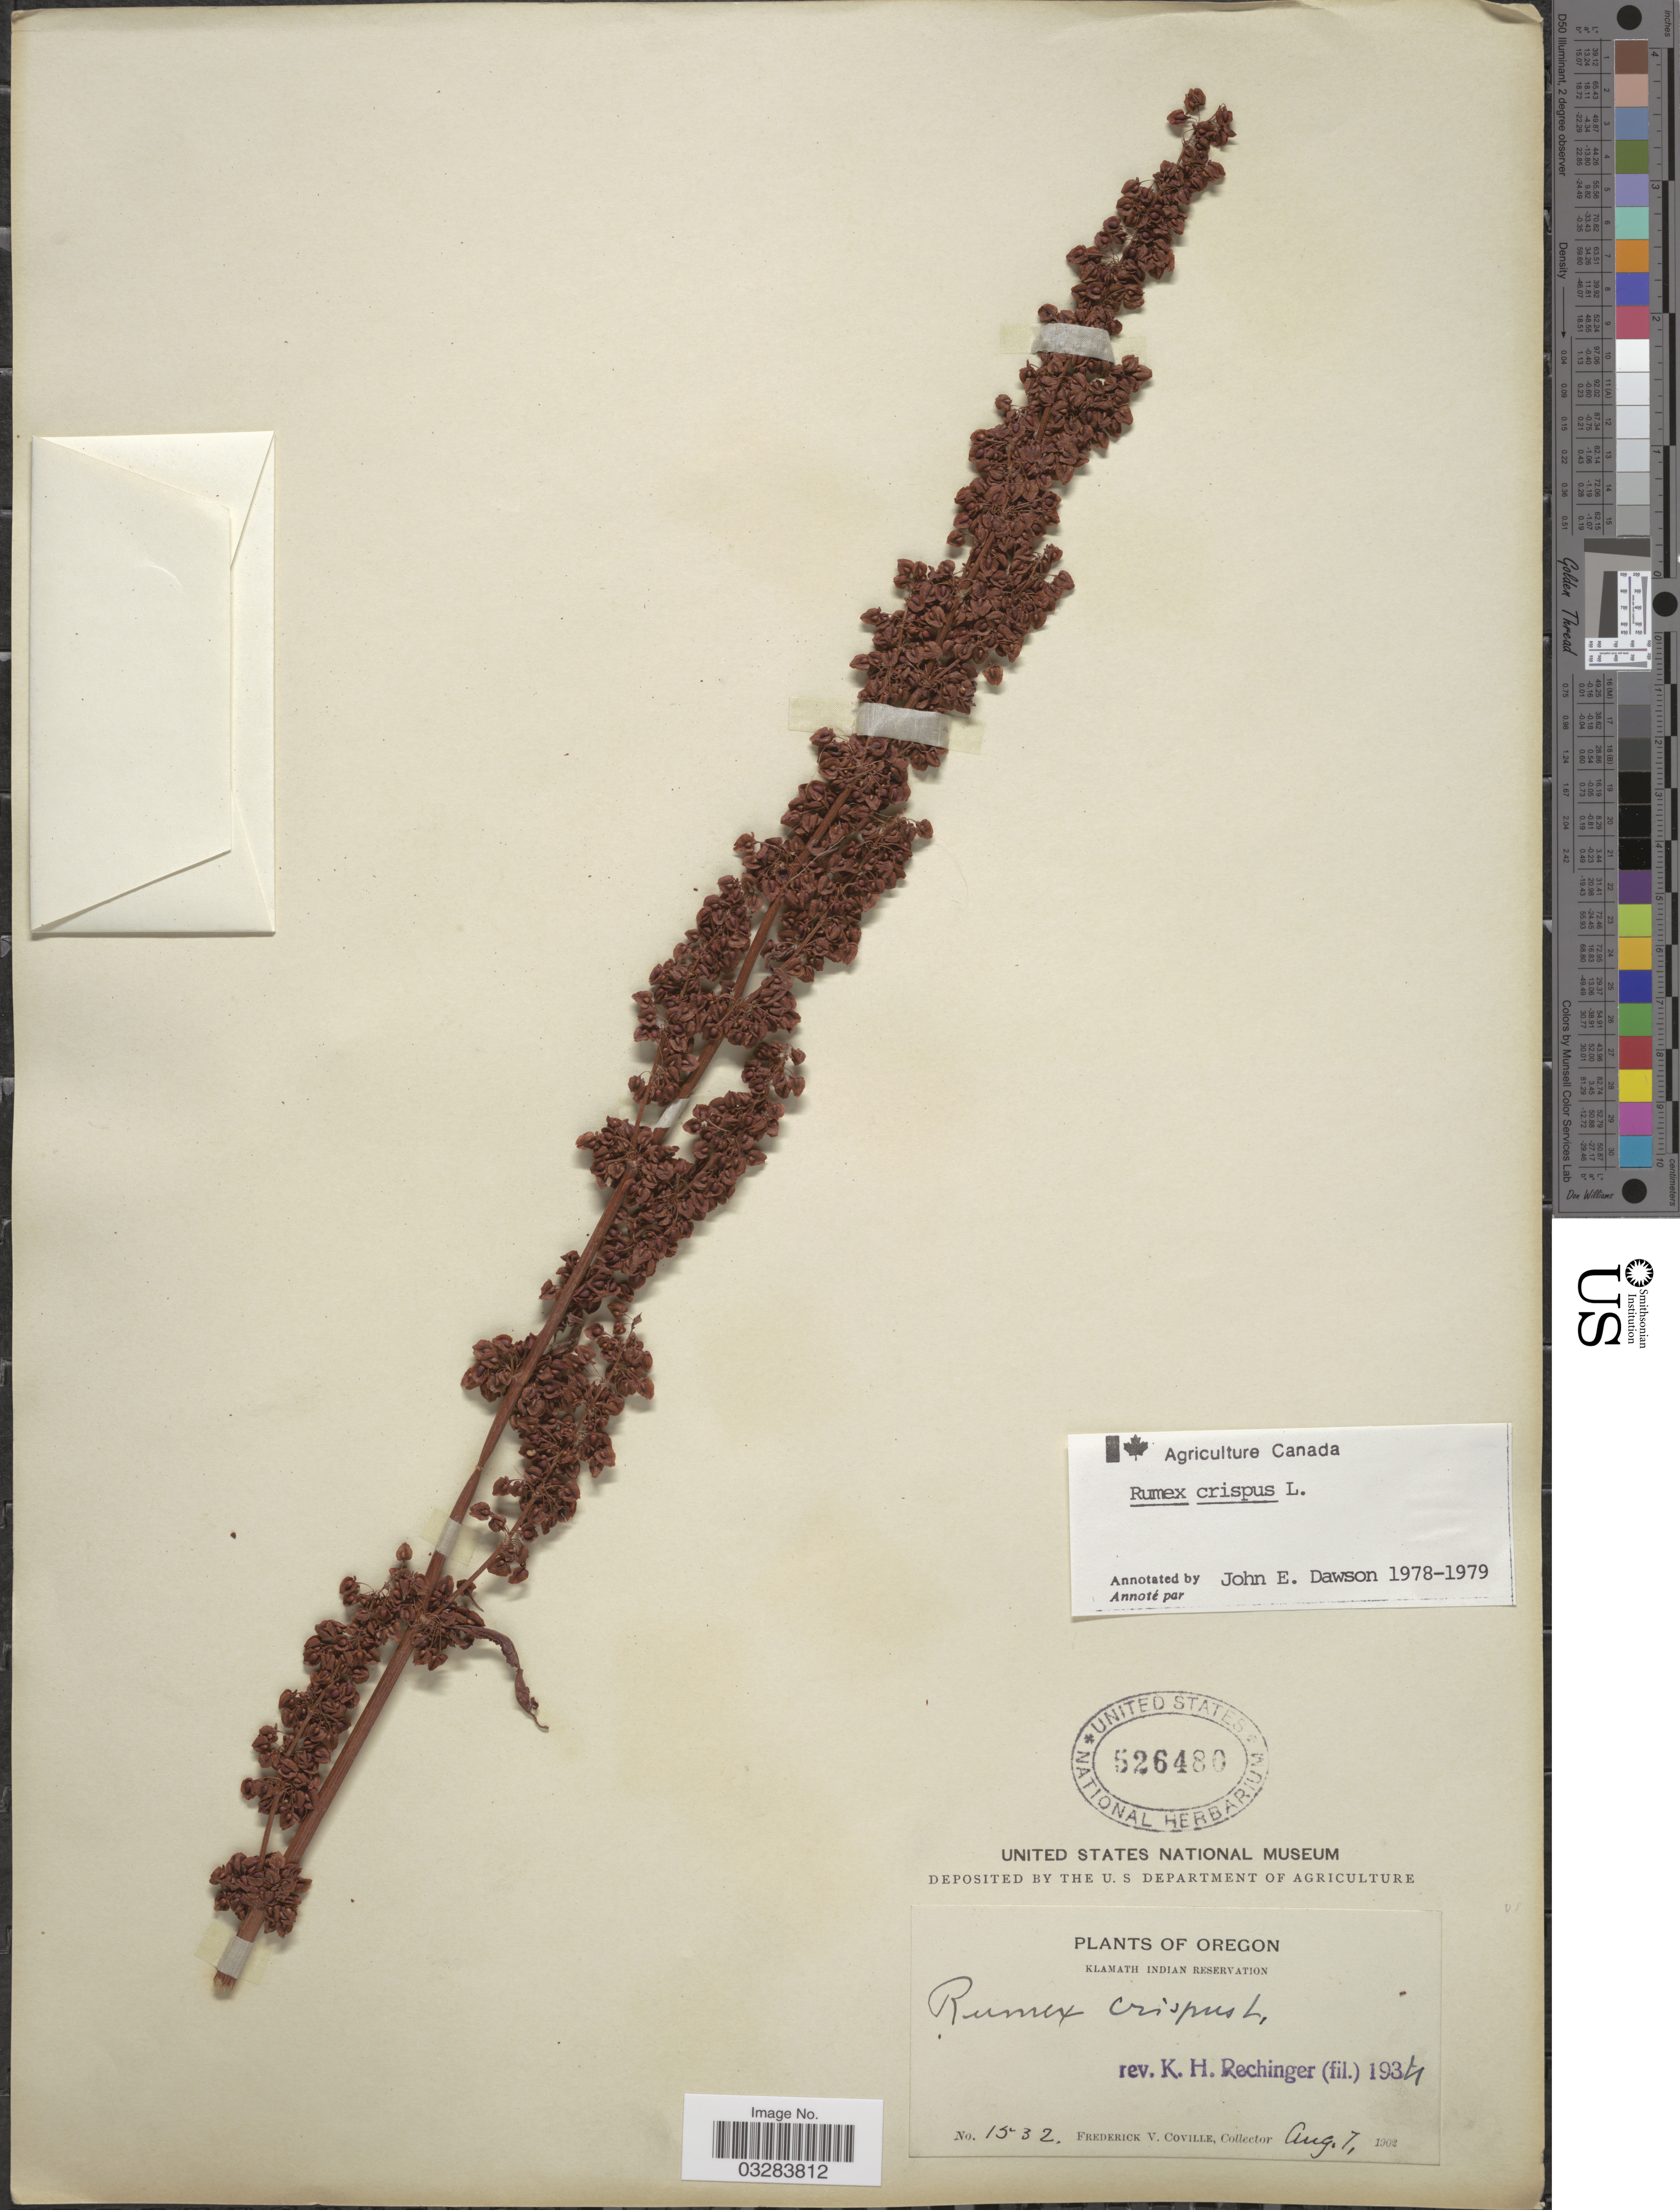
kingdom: Plantae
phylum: Tracheophyta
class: Magnoliopsida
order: Caryophyllales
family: Polygonaceae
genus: Rumex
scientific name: Rumex crispus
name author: L.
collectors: F. V. Coville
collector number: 1532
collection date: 1902-08-07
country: United States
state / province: Oregon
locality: Klamath Indian Reservation.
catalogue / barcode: US 526480